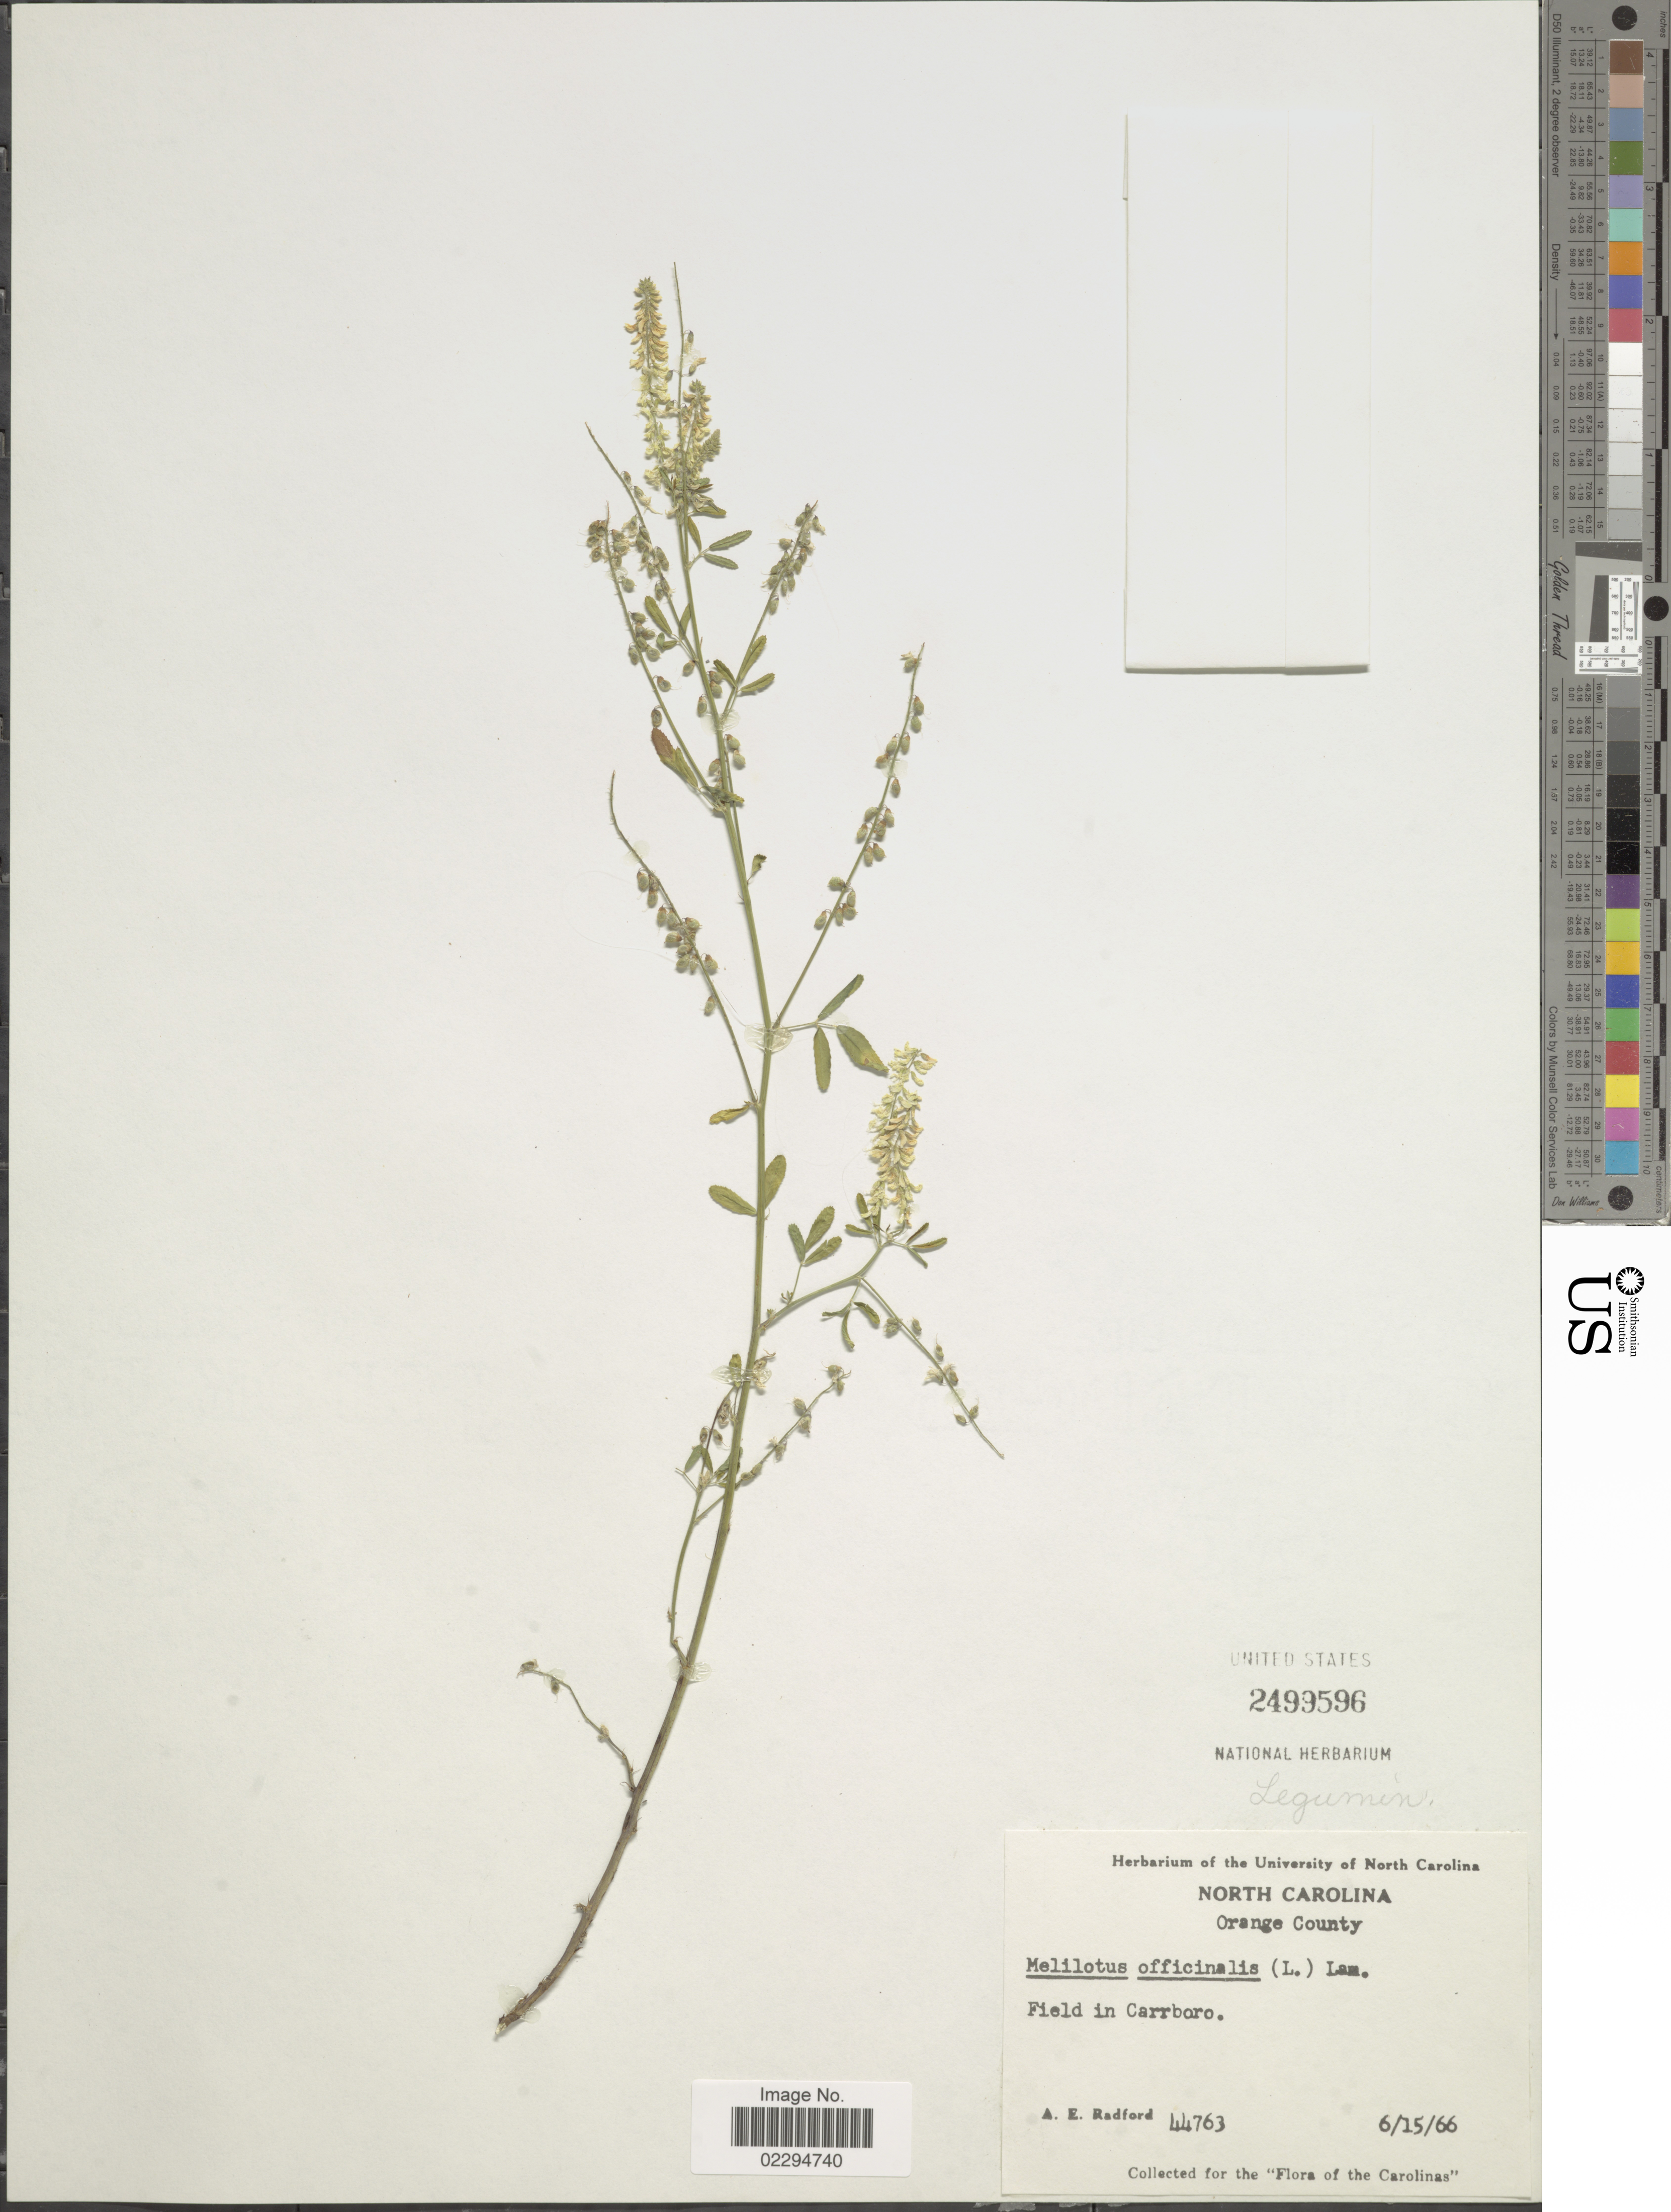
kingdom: Plantae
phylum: Tracheophyta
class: Magnoliopsida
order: Fabales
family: Fabaceae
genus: Melilotus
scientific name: Melilotus officinalis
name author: (L.) Lam.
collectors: A. E. Radford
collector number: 44763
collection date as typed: Transcribed d/m/y: 15/6/66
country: United States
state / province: North Carolina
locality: Carolinas. North Carolina. Orange County. Carrboro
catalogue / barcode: US 2499596